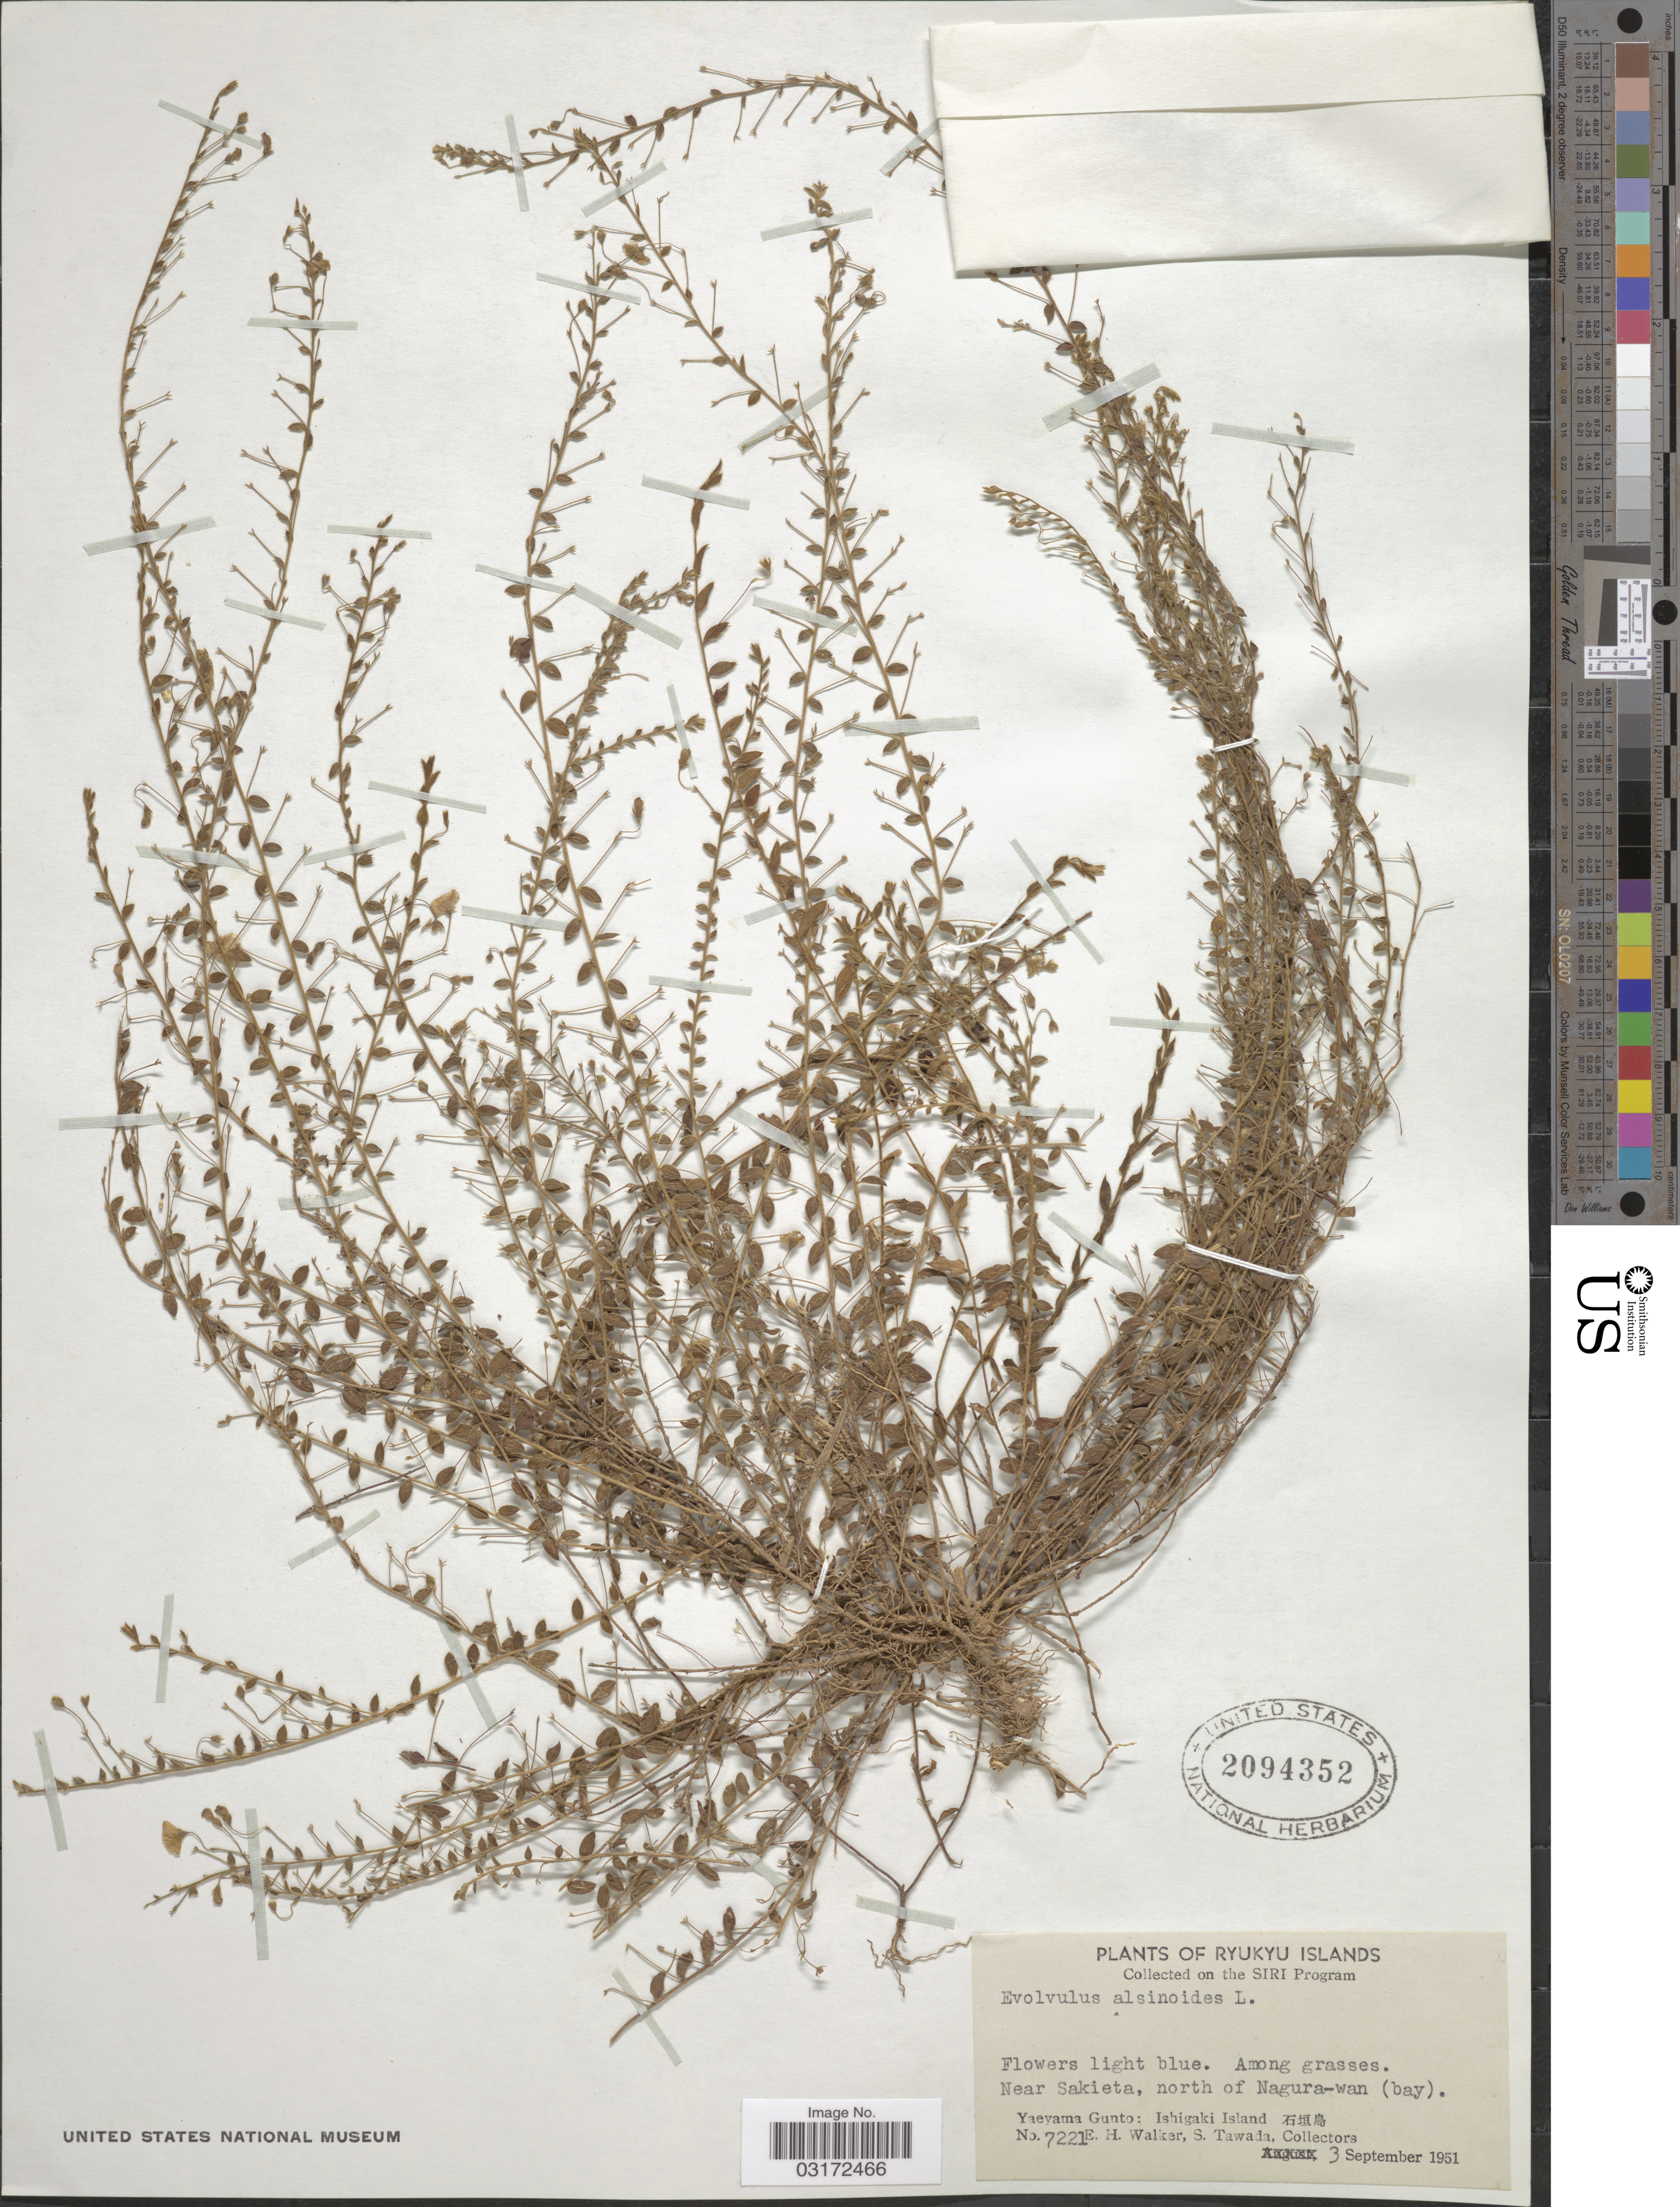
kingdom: Plantae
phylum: Tracheophyta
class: Magnoliopsida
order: Solanales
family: Convolvulaceae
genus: Evolvulus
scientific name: Evolvulus alsinoides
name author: (L.) L.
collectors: E. H. Walker & S. Tawada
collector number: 7221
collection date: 1951-09-03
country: Japan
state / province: Okinawa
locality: Ryukyu Islands. Near Sakieta, north of Nagura-wan (bay). Yaeyama Gunto: Ishigaki Island.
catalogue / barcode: US 2094352